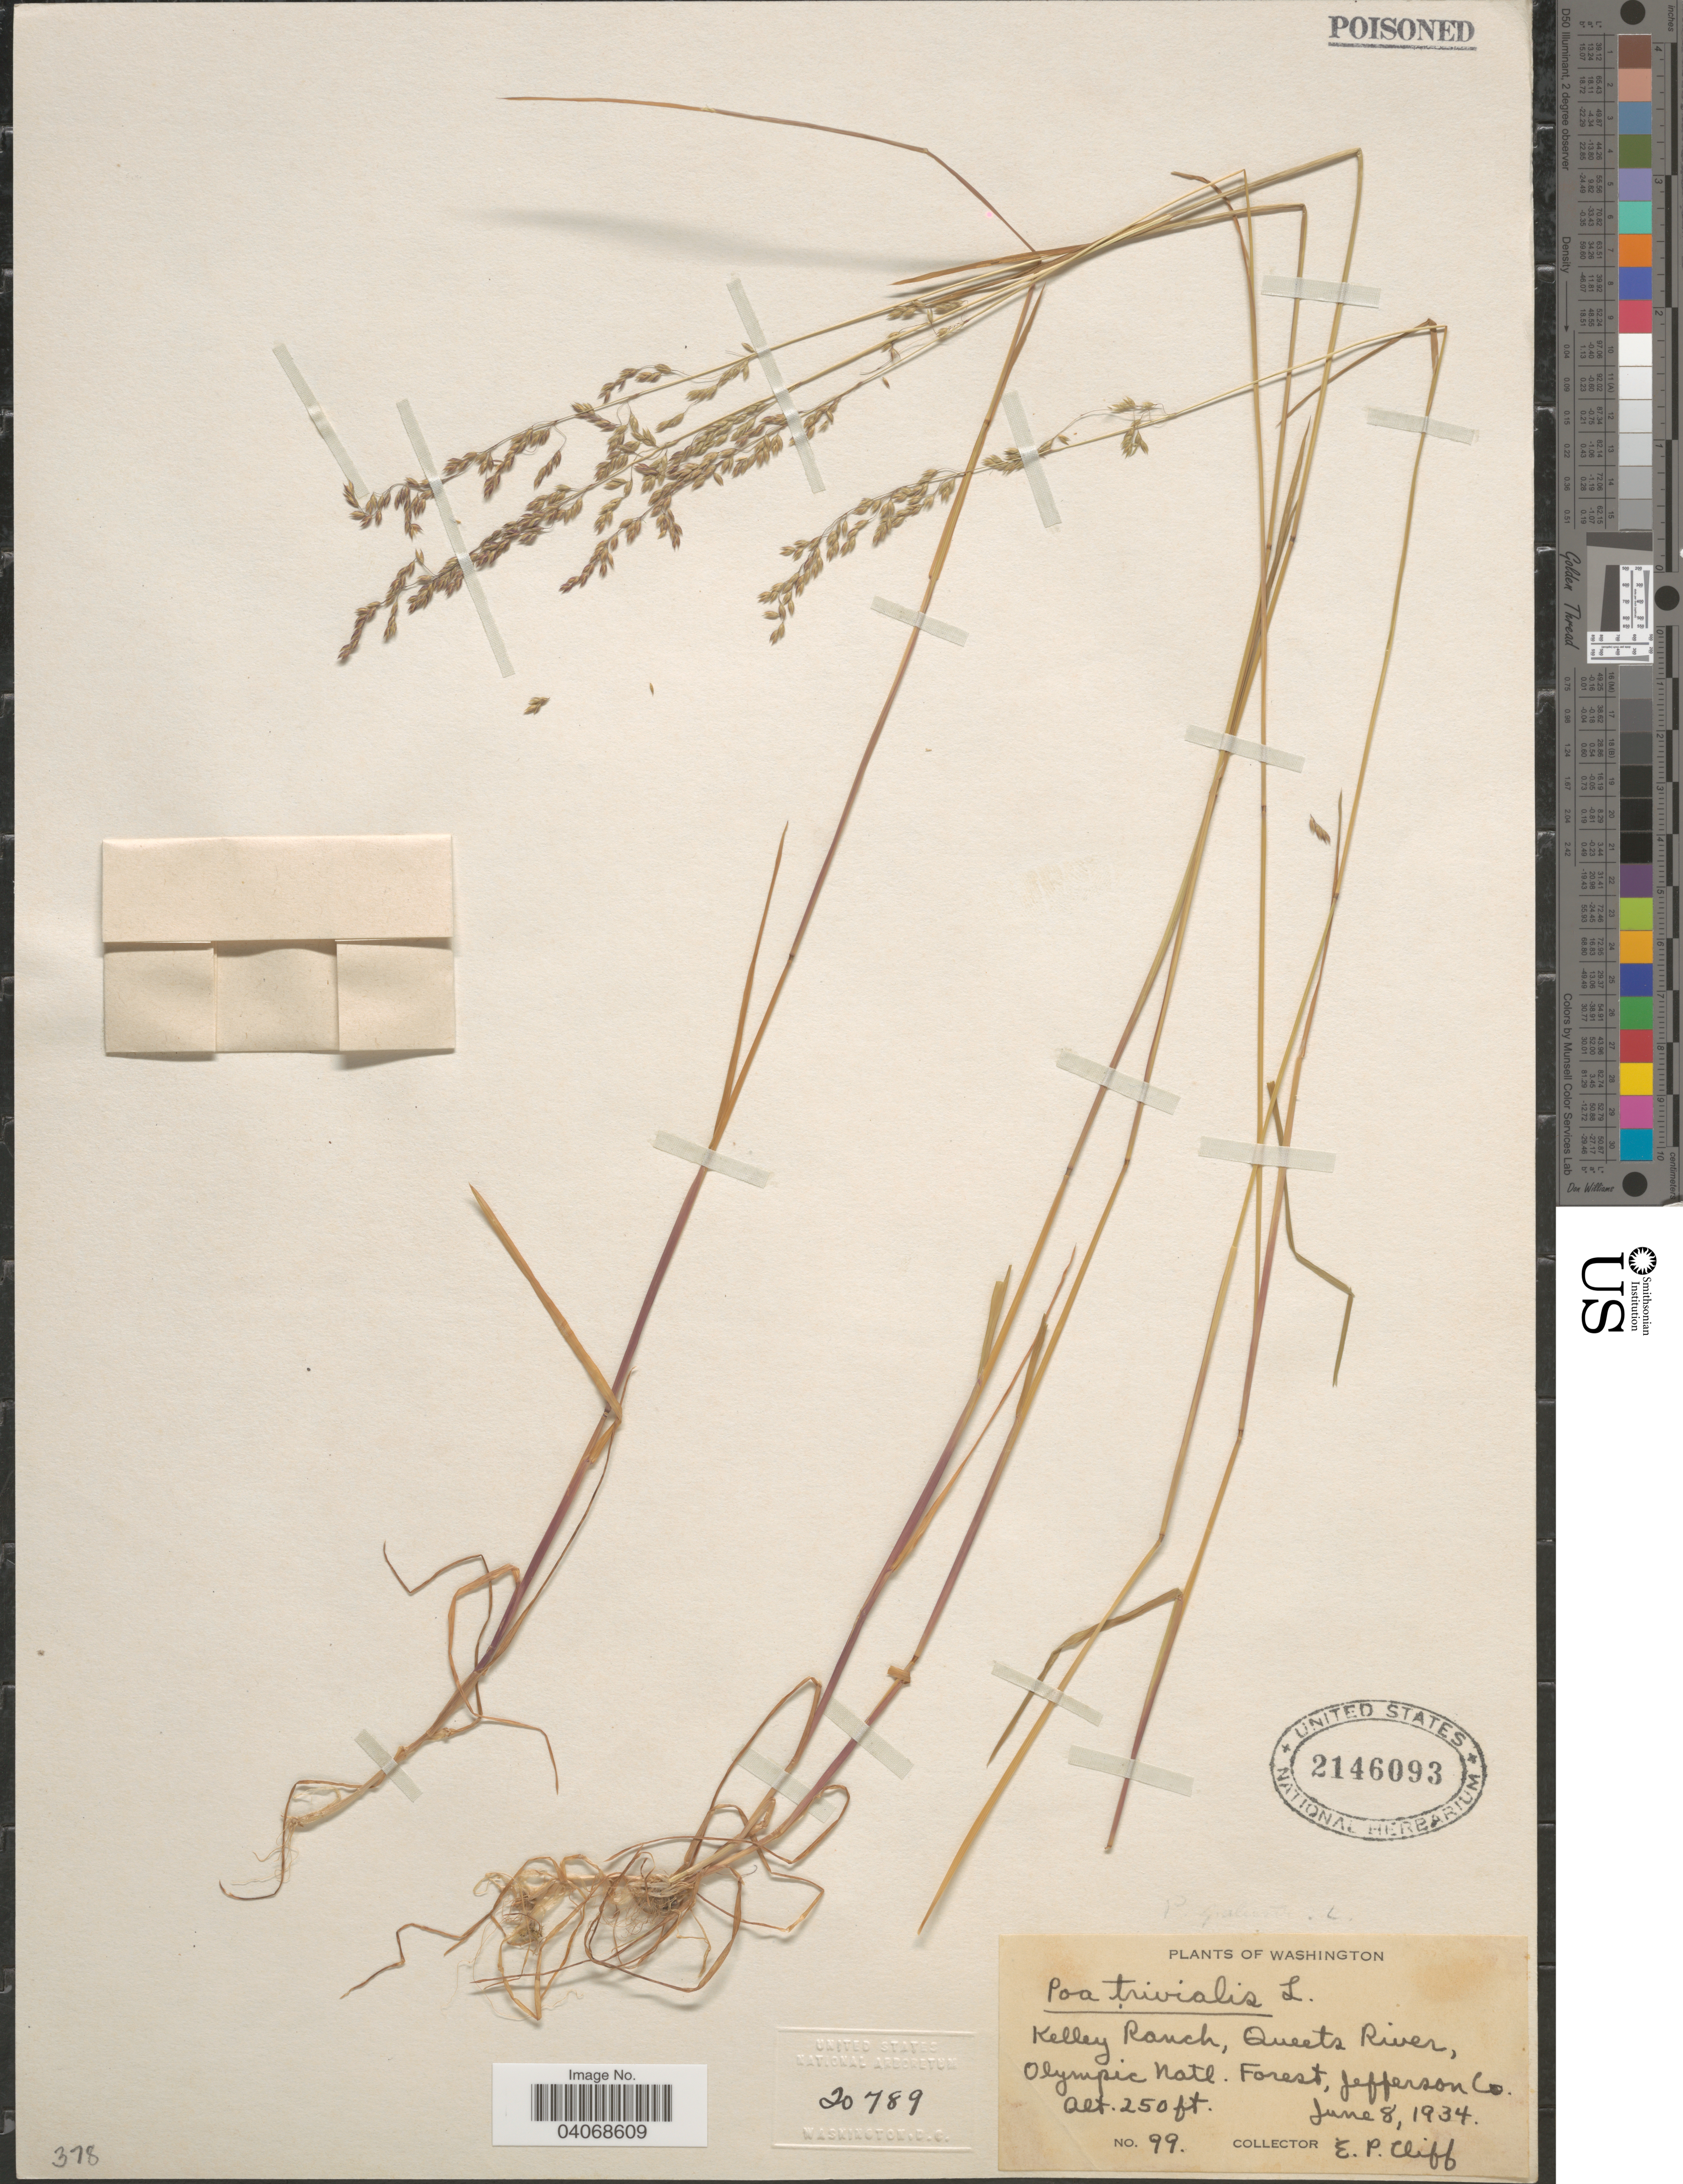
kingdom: Plantae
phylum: Tracheophyta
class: Liliopsida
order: Poales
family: Poaceae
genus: Poa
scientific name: Poa trivialis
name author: L.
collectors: E. Cliff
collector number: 99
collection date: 1934-06-08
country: United States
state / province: Washington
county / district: Jefferson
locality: Kelley Ranch, Queets River, Olympic Natl. Forest, Jefferson Co.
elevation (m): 76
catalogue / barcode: US 2146093